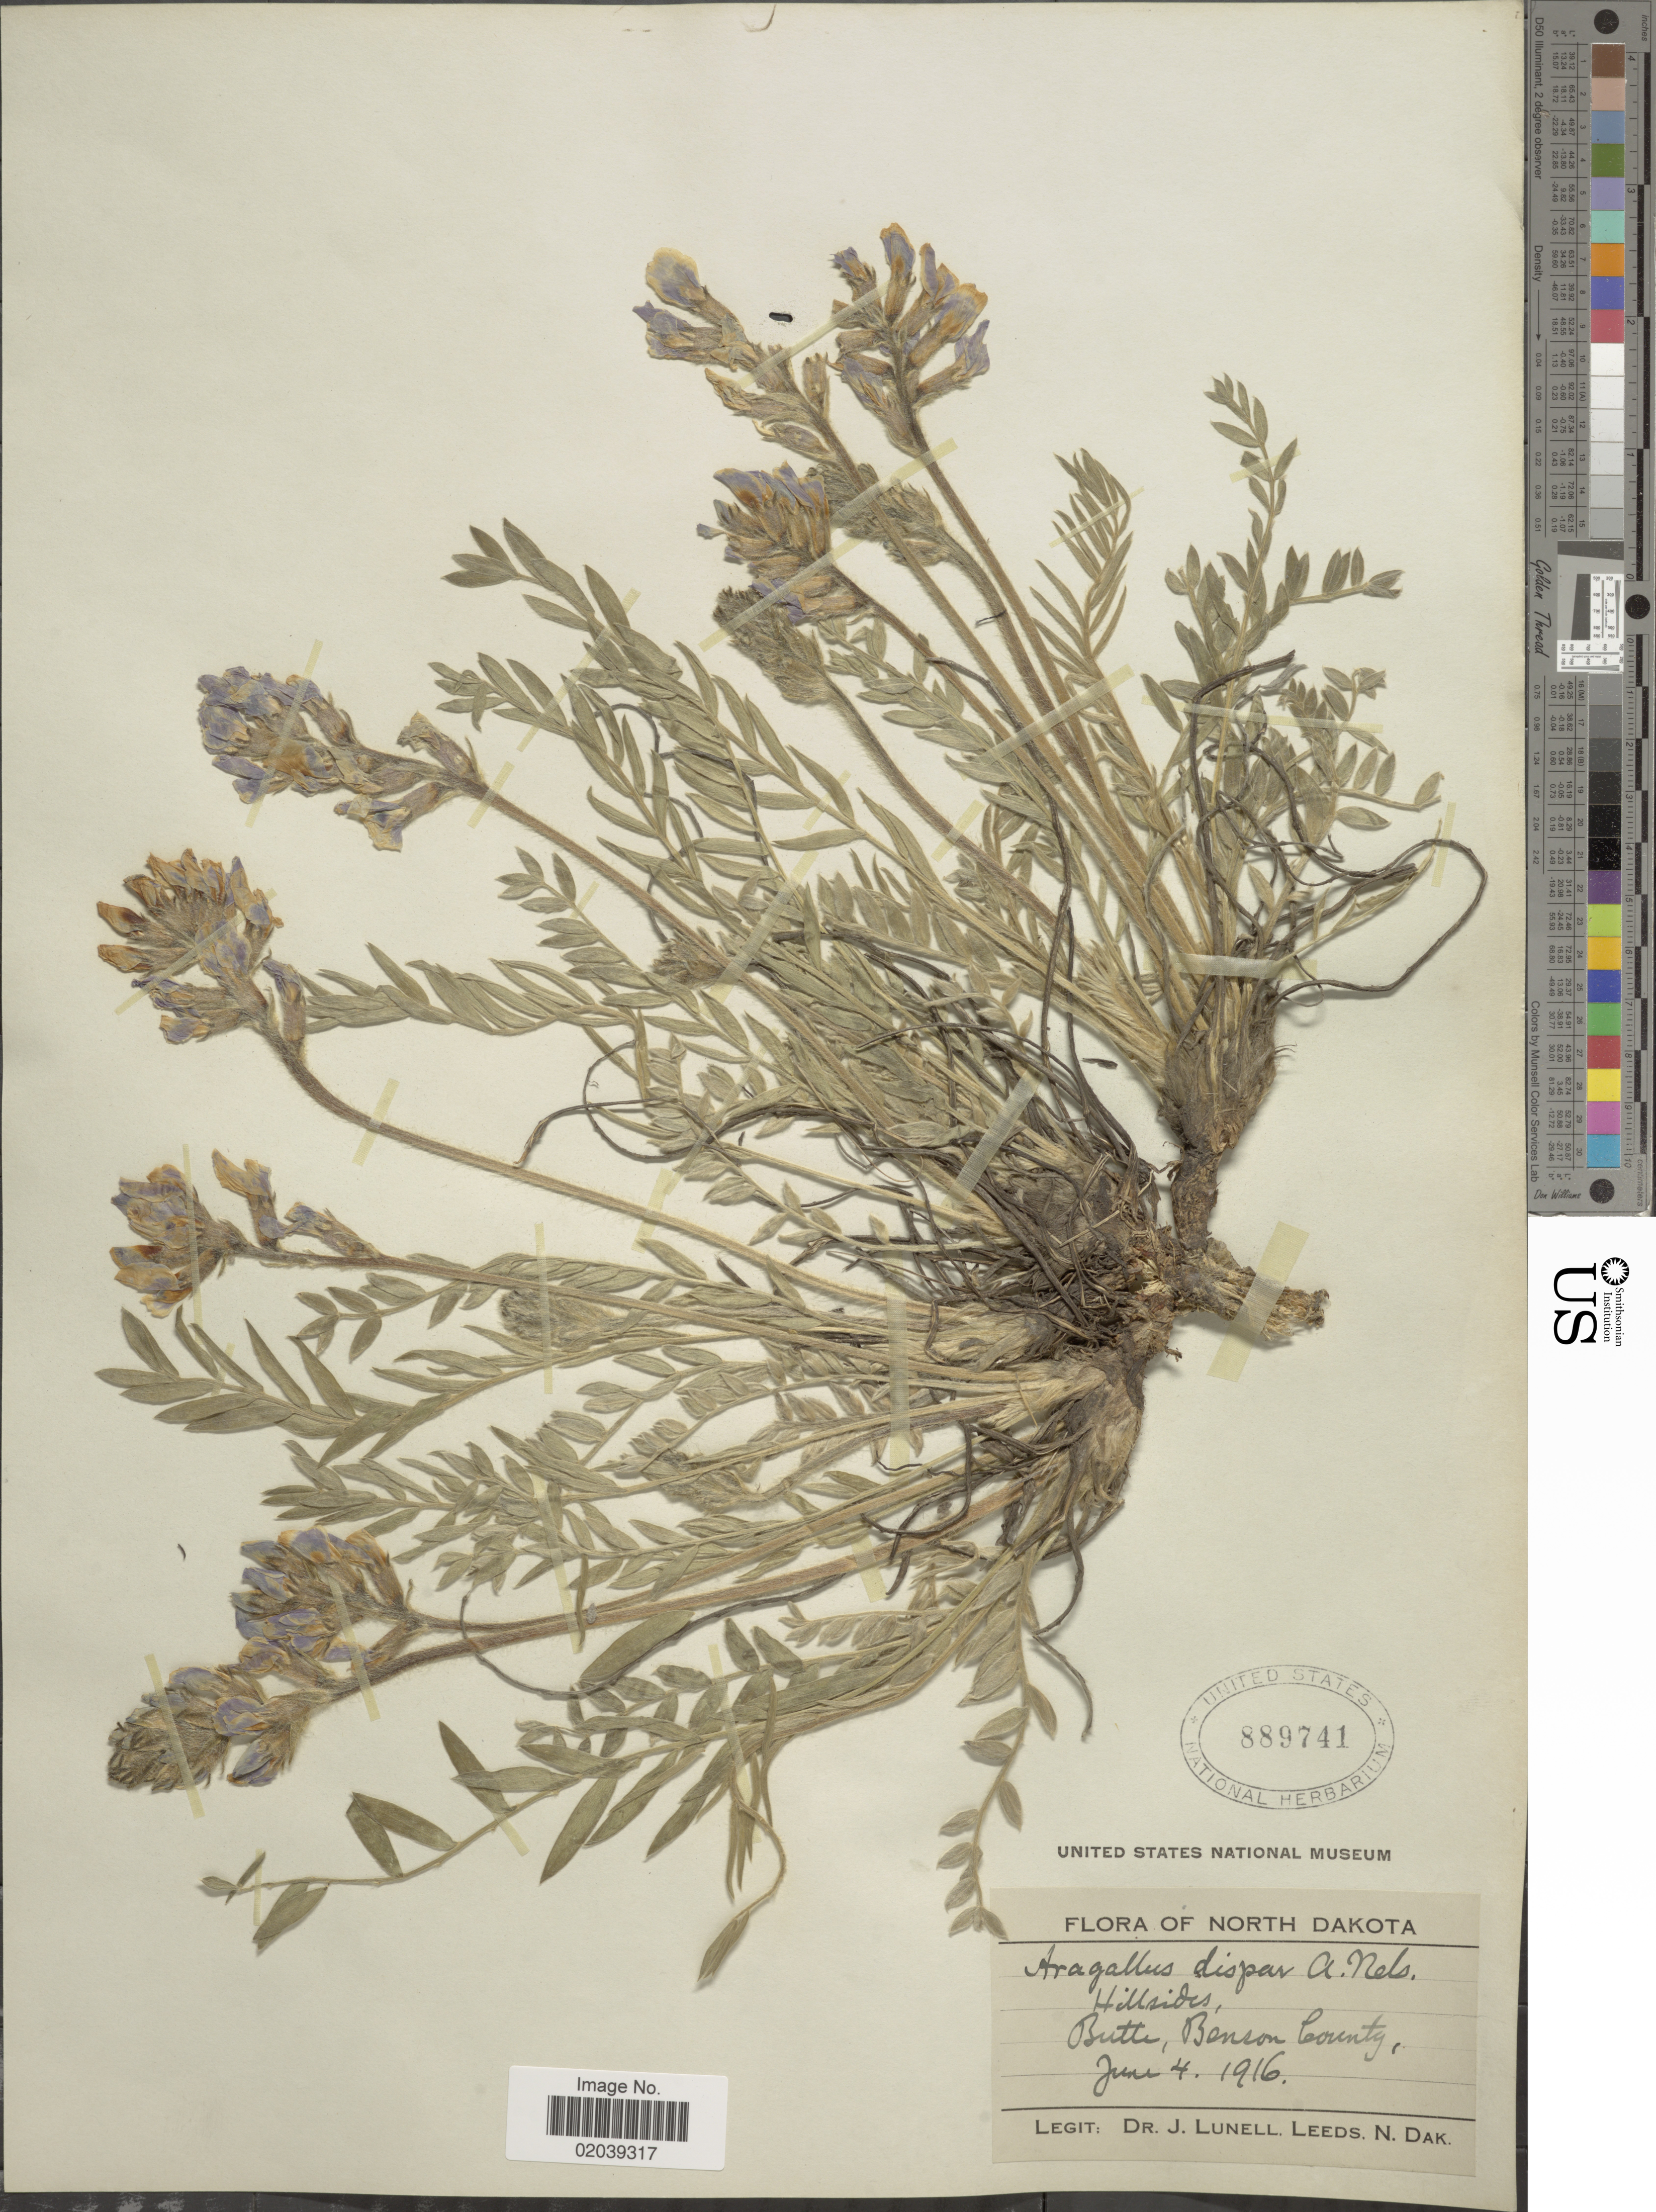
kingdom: Plantae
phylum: Tracheophyta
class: Magnoliopsida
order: Fabales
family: Fabaceae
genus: Oxytropis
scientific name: Oxytropis campestris var. dispar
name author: (A. Nelson) Barneby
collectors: J. Lunell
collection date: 1916-06-04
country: United States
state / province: North Dakota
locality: Butte, Benson County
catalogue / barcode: US 889741